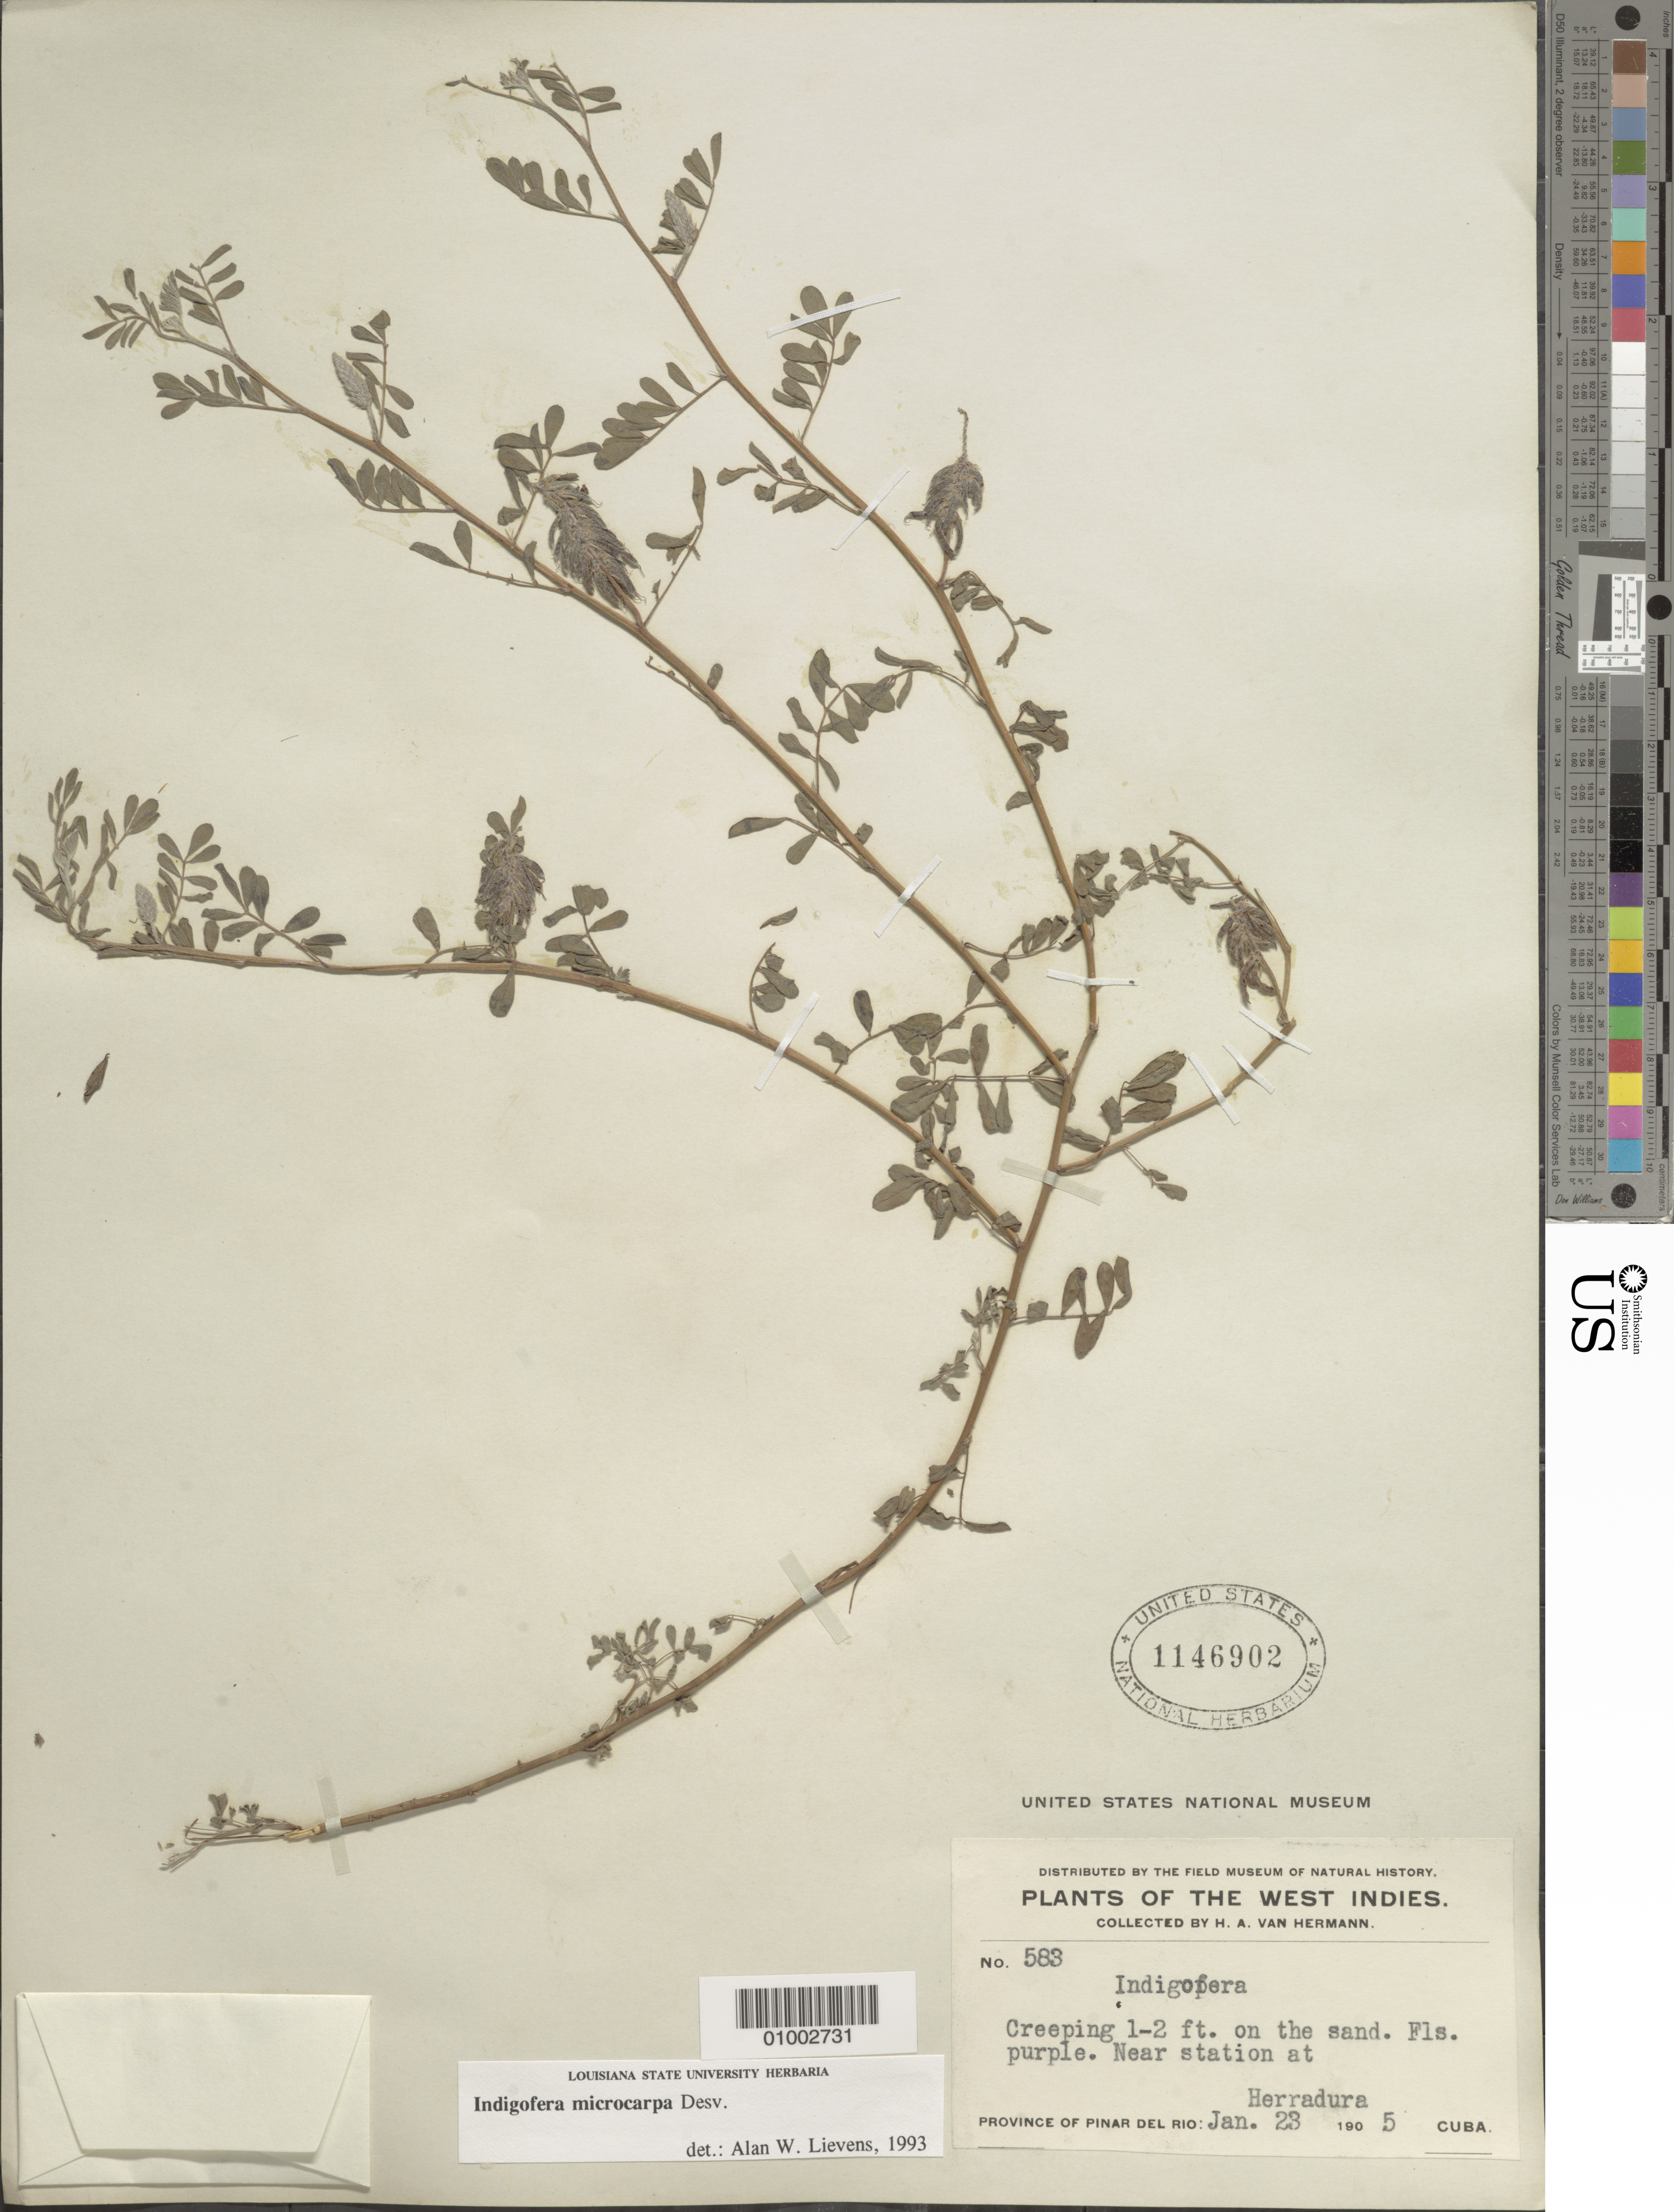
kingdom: Plantae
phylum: Tracheophyta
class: Magnoliopsida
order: Fabales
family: Fabaceae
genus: Indigofera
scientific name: Indigofera microcarpa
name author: Desv.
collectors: H. A. Van Hermann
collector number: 583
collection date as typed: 23 Jan 1905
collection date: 1905-01-23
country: Cuba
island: Cuba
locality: Near station at Herradura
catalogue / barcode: US 1146902